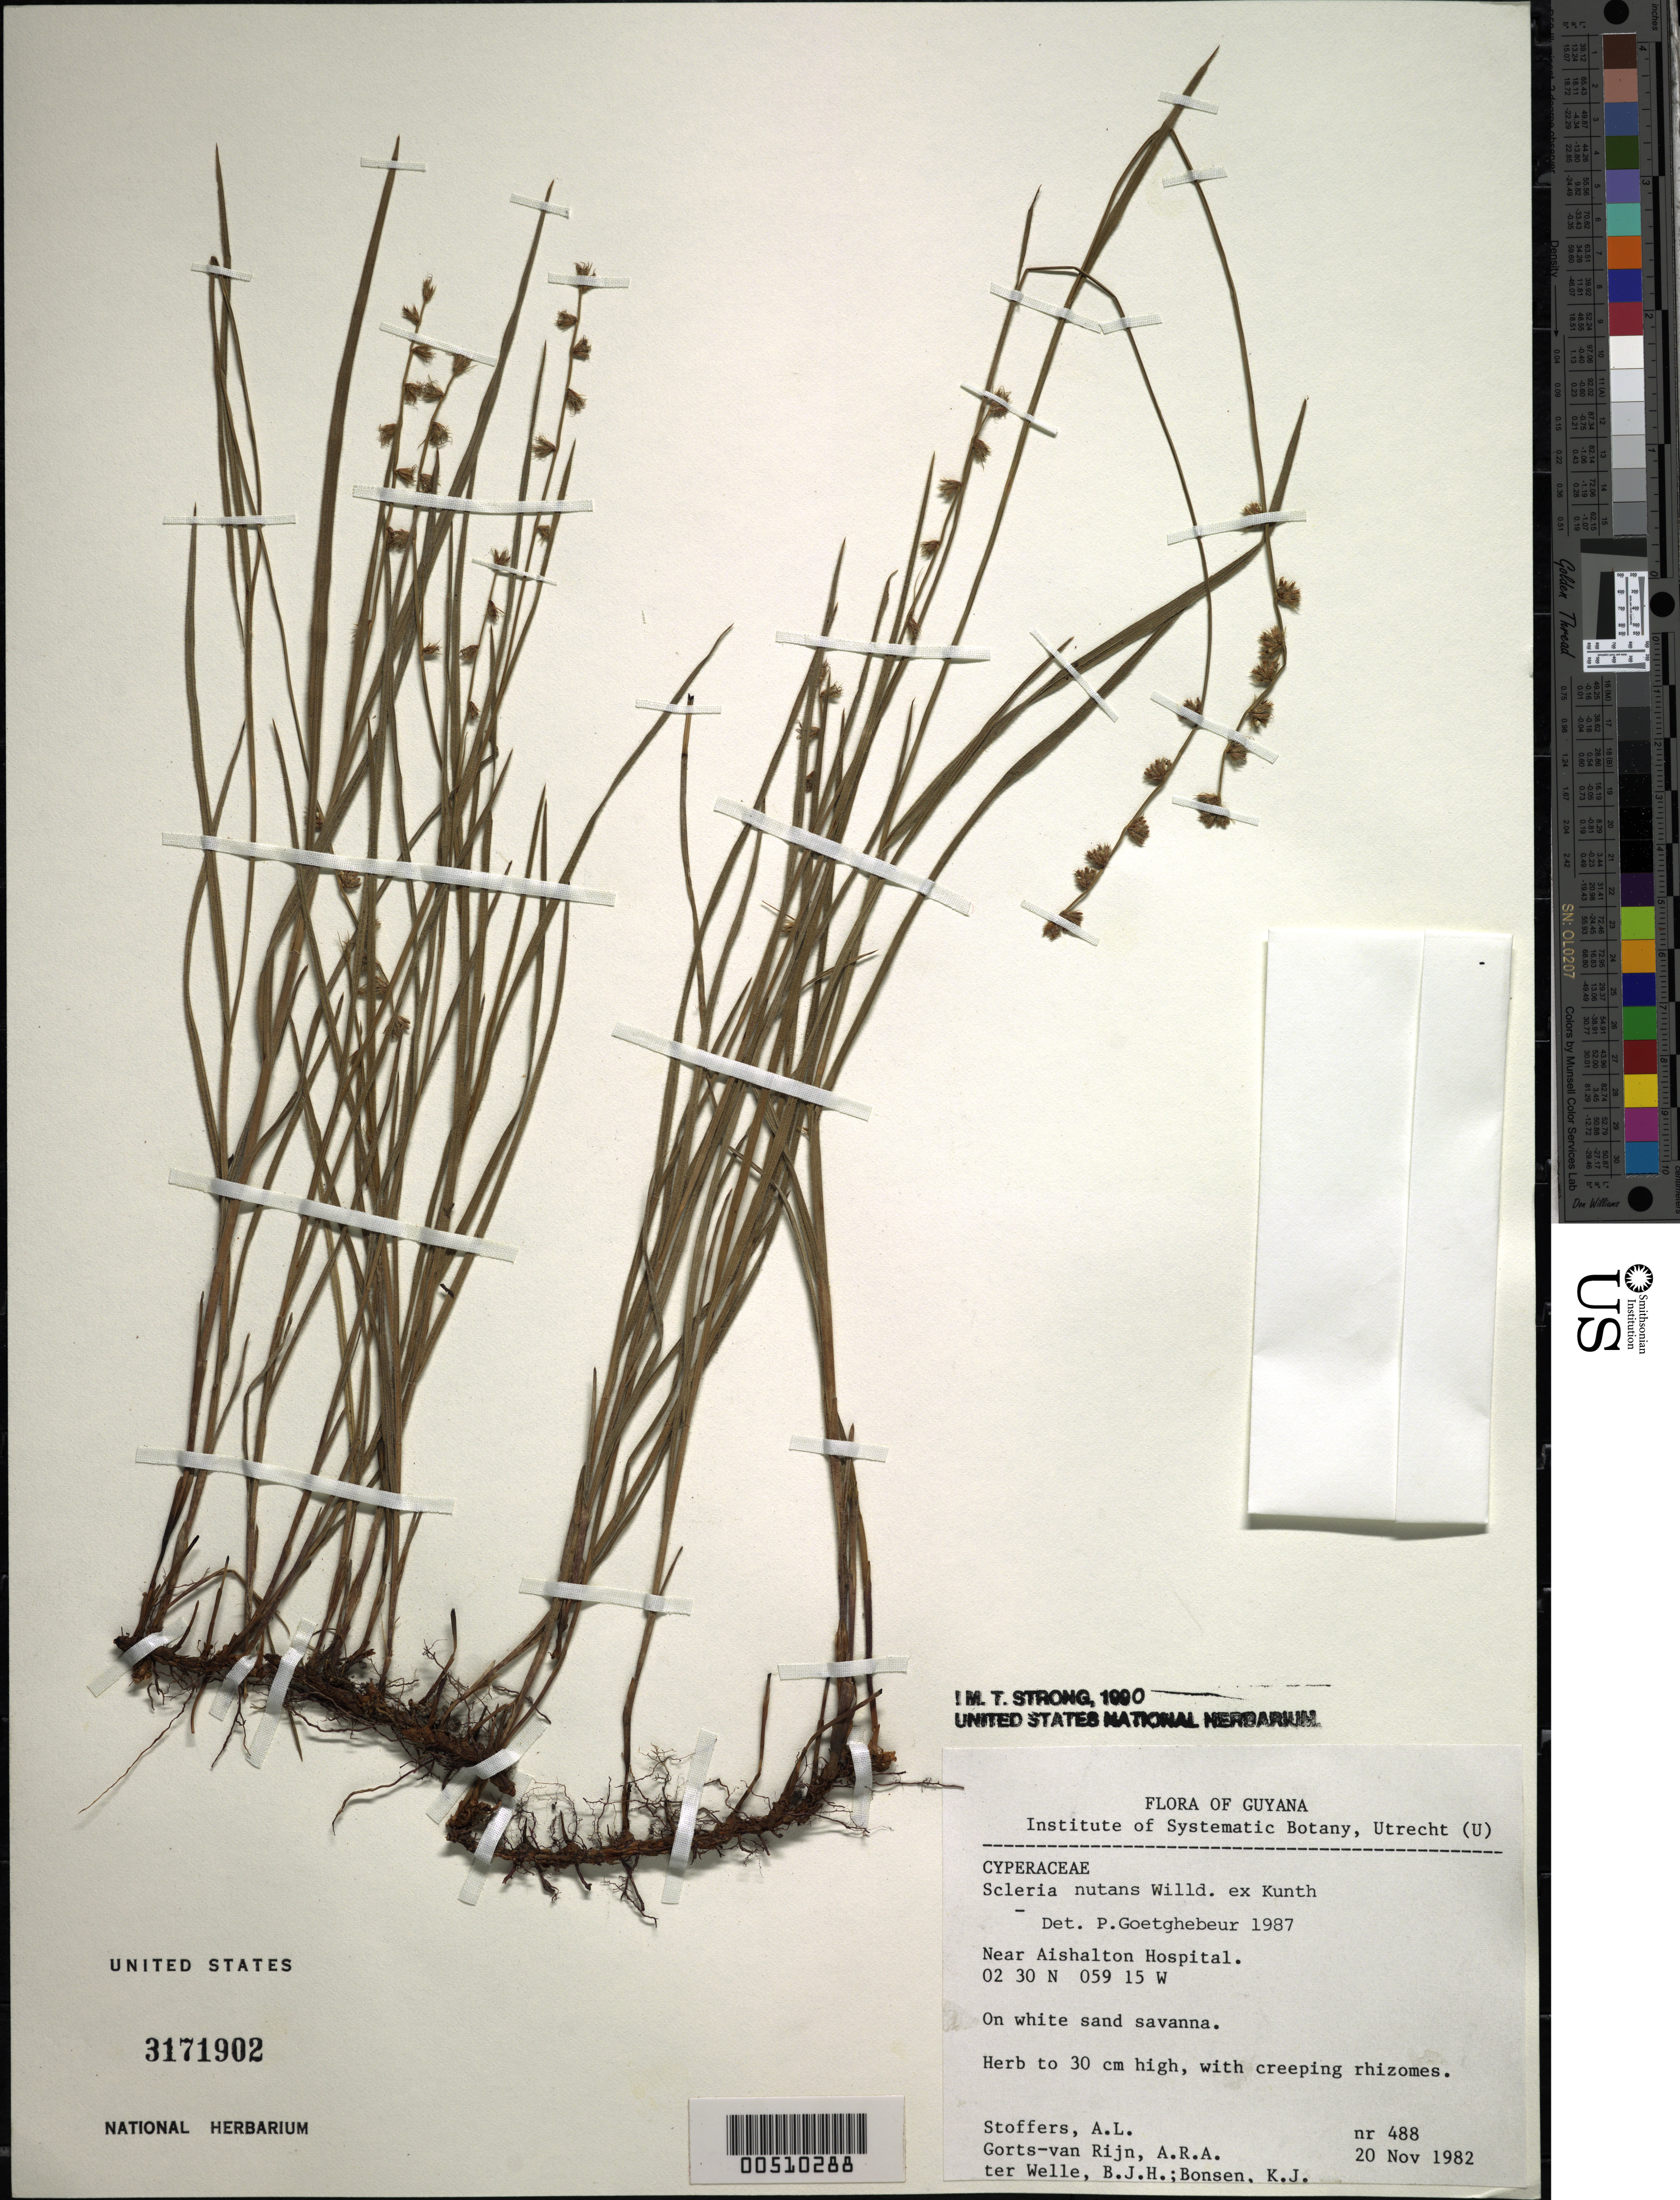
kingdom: Plantae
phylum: Tracheophyta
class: Liliopsida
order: Poales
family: Cyperaceae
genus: Scleria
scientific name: Scleria distans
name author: Poir.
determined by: Strong, Mark T., (BOT), Smithsonian Institution - National Museum of Natural History (UNITED STATES)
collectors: A. Stoffers, A. .R. A. Görts-van Rijn & G. ter Welle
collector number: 488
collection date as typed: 20 Nov 1982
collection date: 1982-11-20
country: Guyana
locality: Near Aishalton Hospital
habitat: On white sand savanna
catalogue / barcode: US 3171902